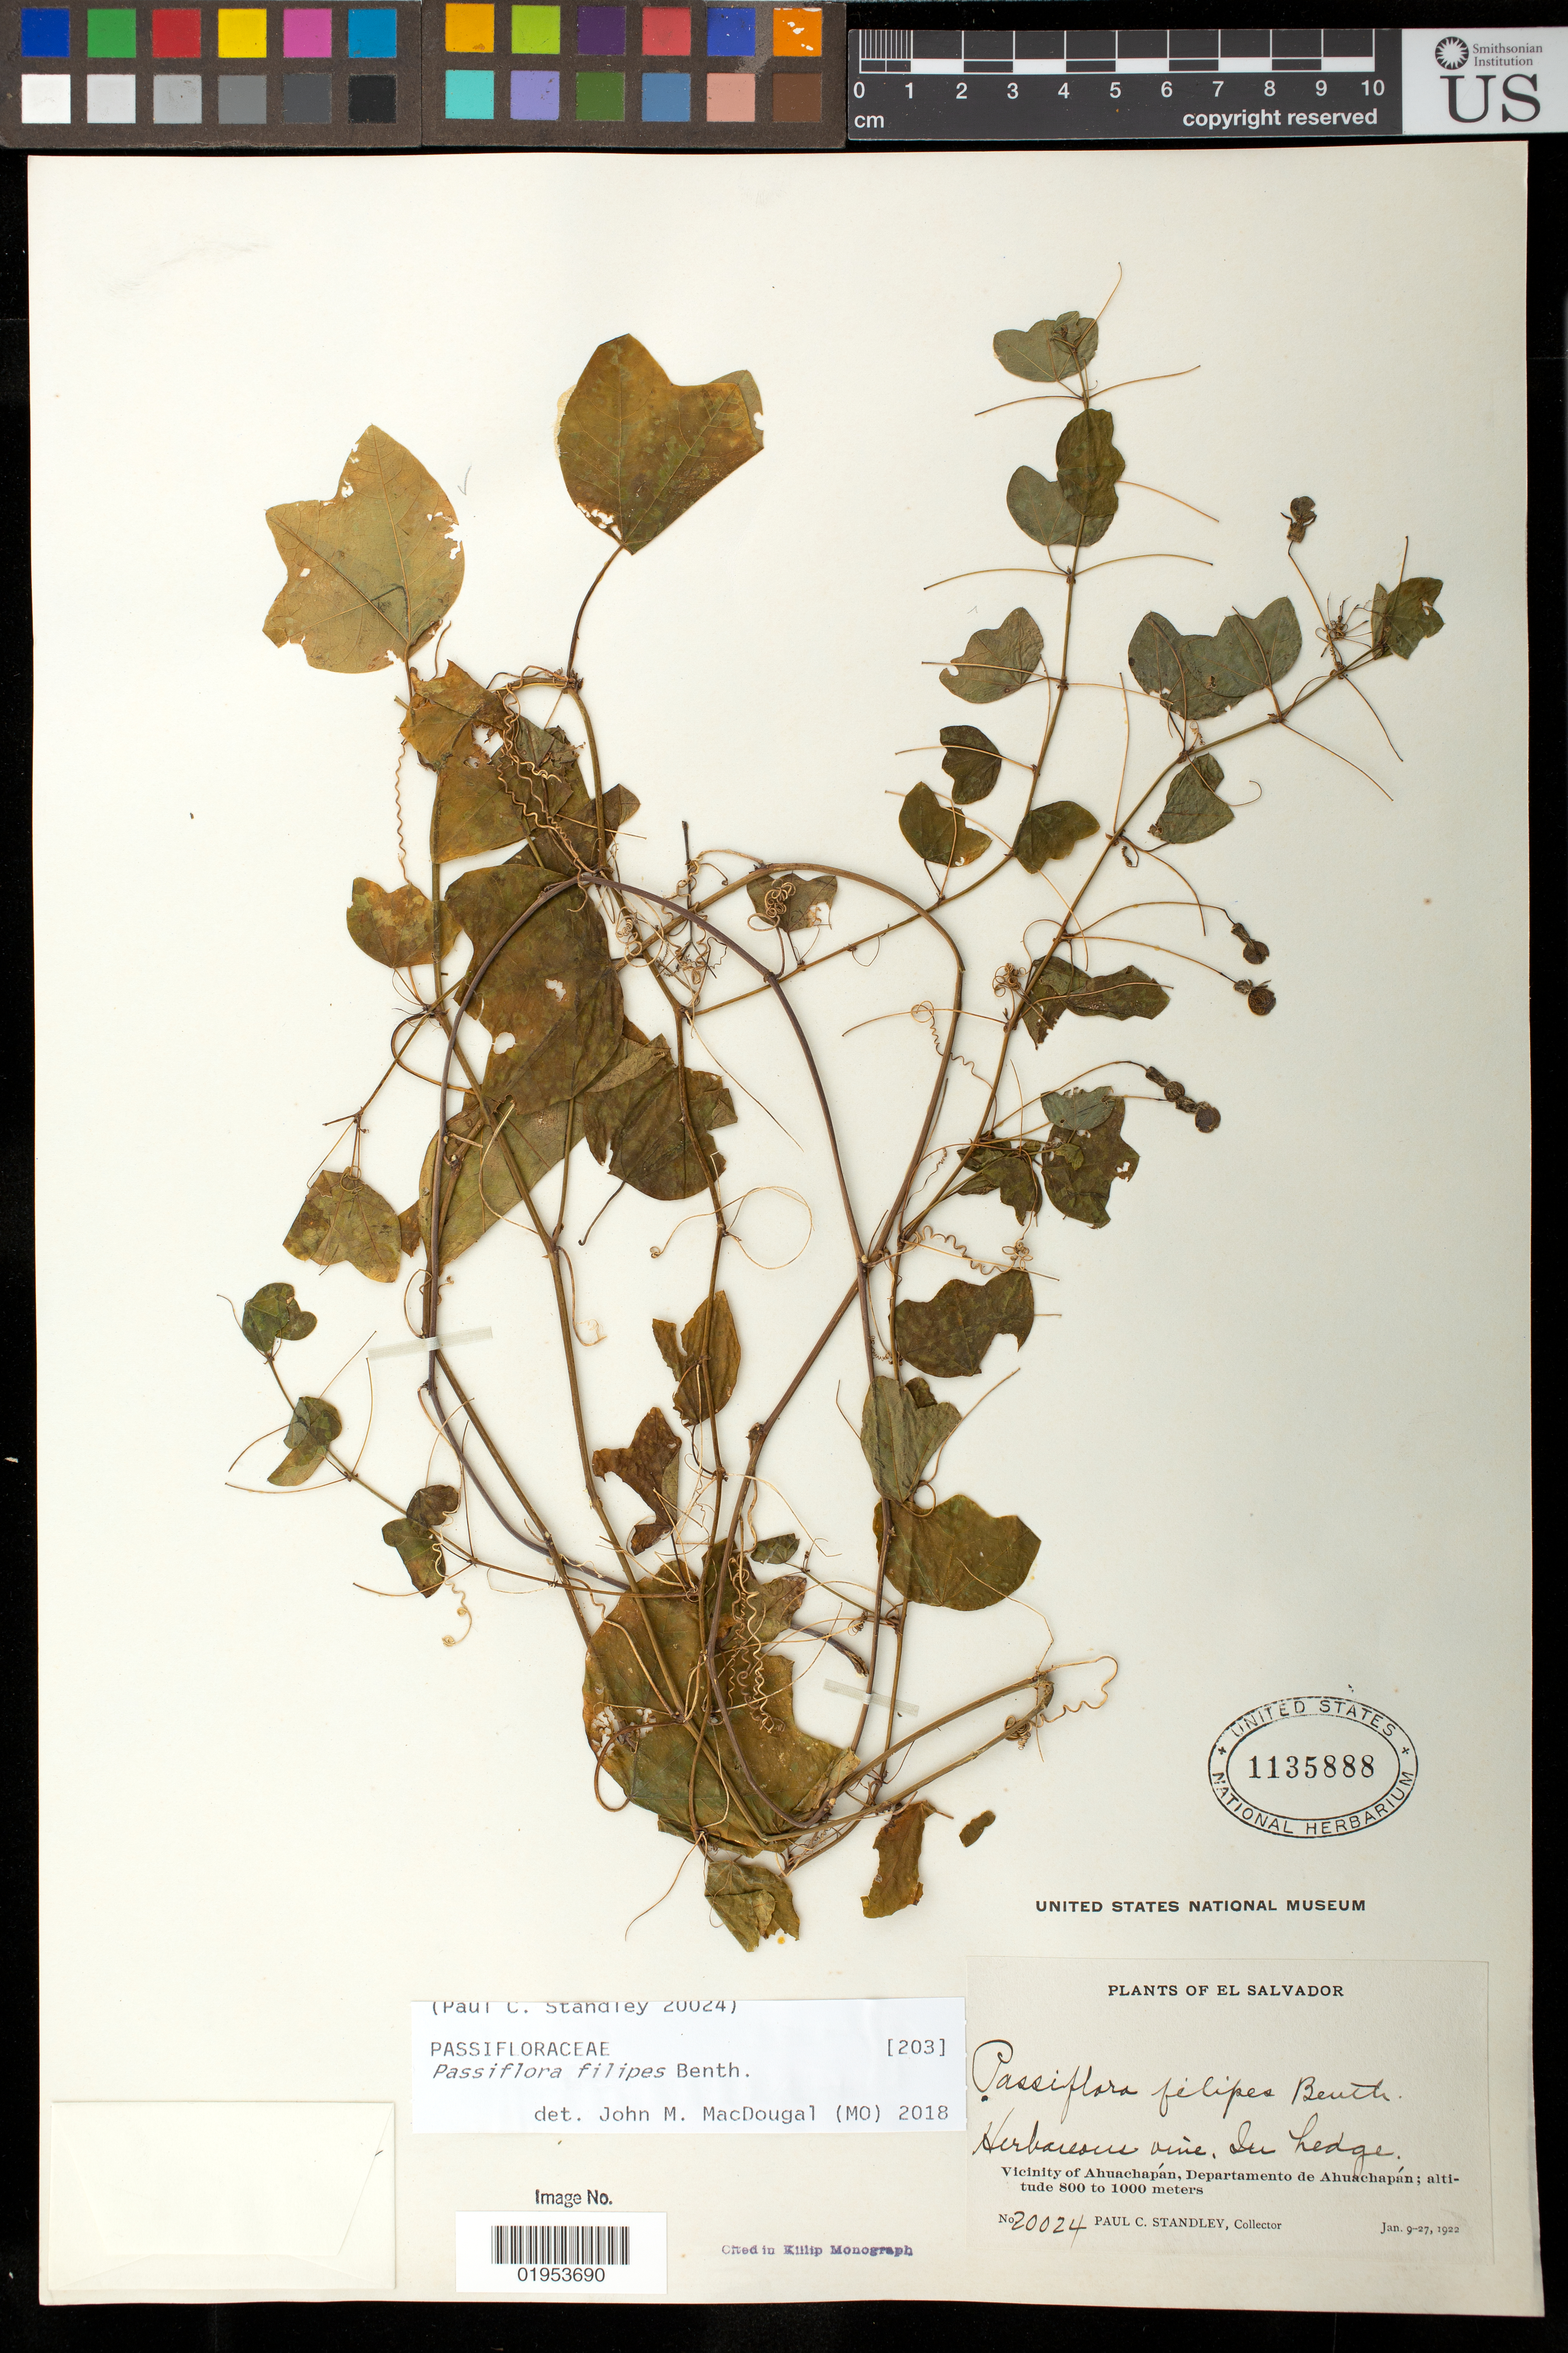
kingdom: Plantae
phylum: Tracheophyta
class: Magnoliopsida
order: Malpighiales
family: Passifloraceae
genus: Passiflora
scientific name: Passiflora filipes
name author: Benth.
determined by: MacDougal, John M.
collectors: P. C. Standley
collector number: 20024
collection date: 1922-01-09/1922-01-27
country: El Salvador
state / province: Ahuachapán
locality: Vicinity of Ahuachapán.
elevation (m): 800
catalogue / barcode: US 1135888